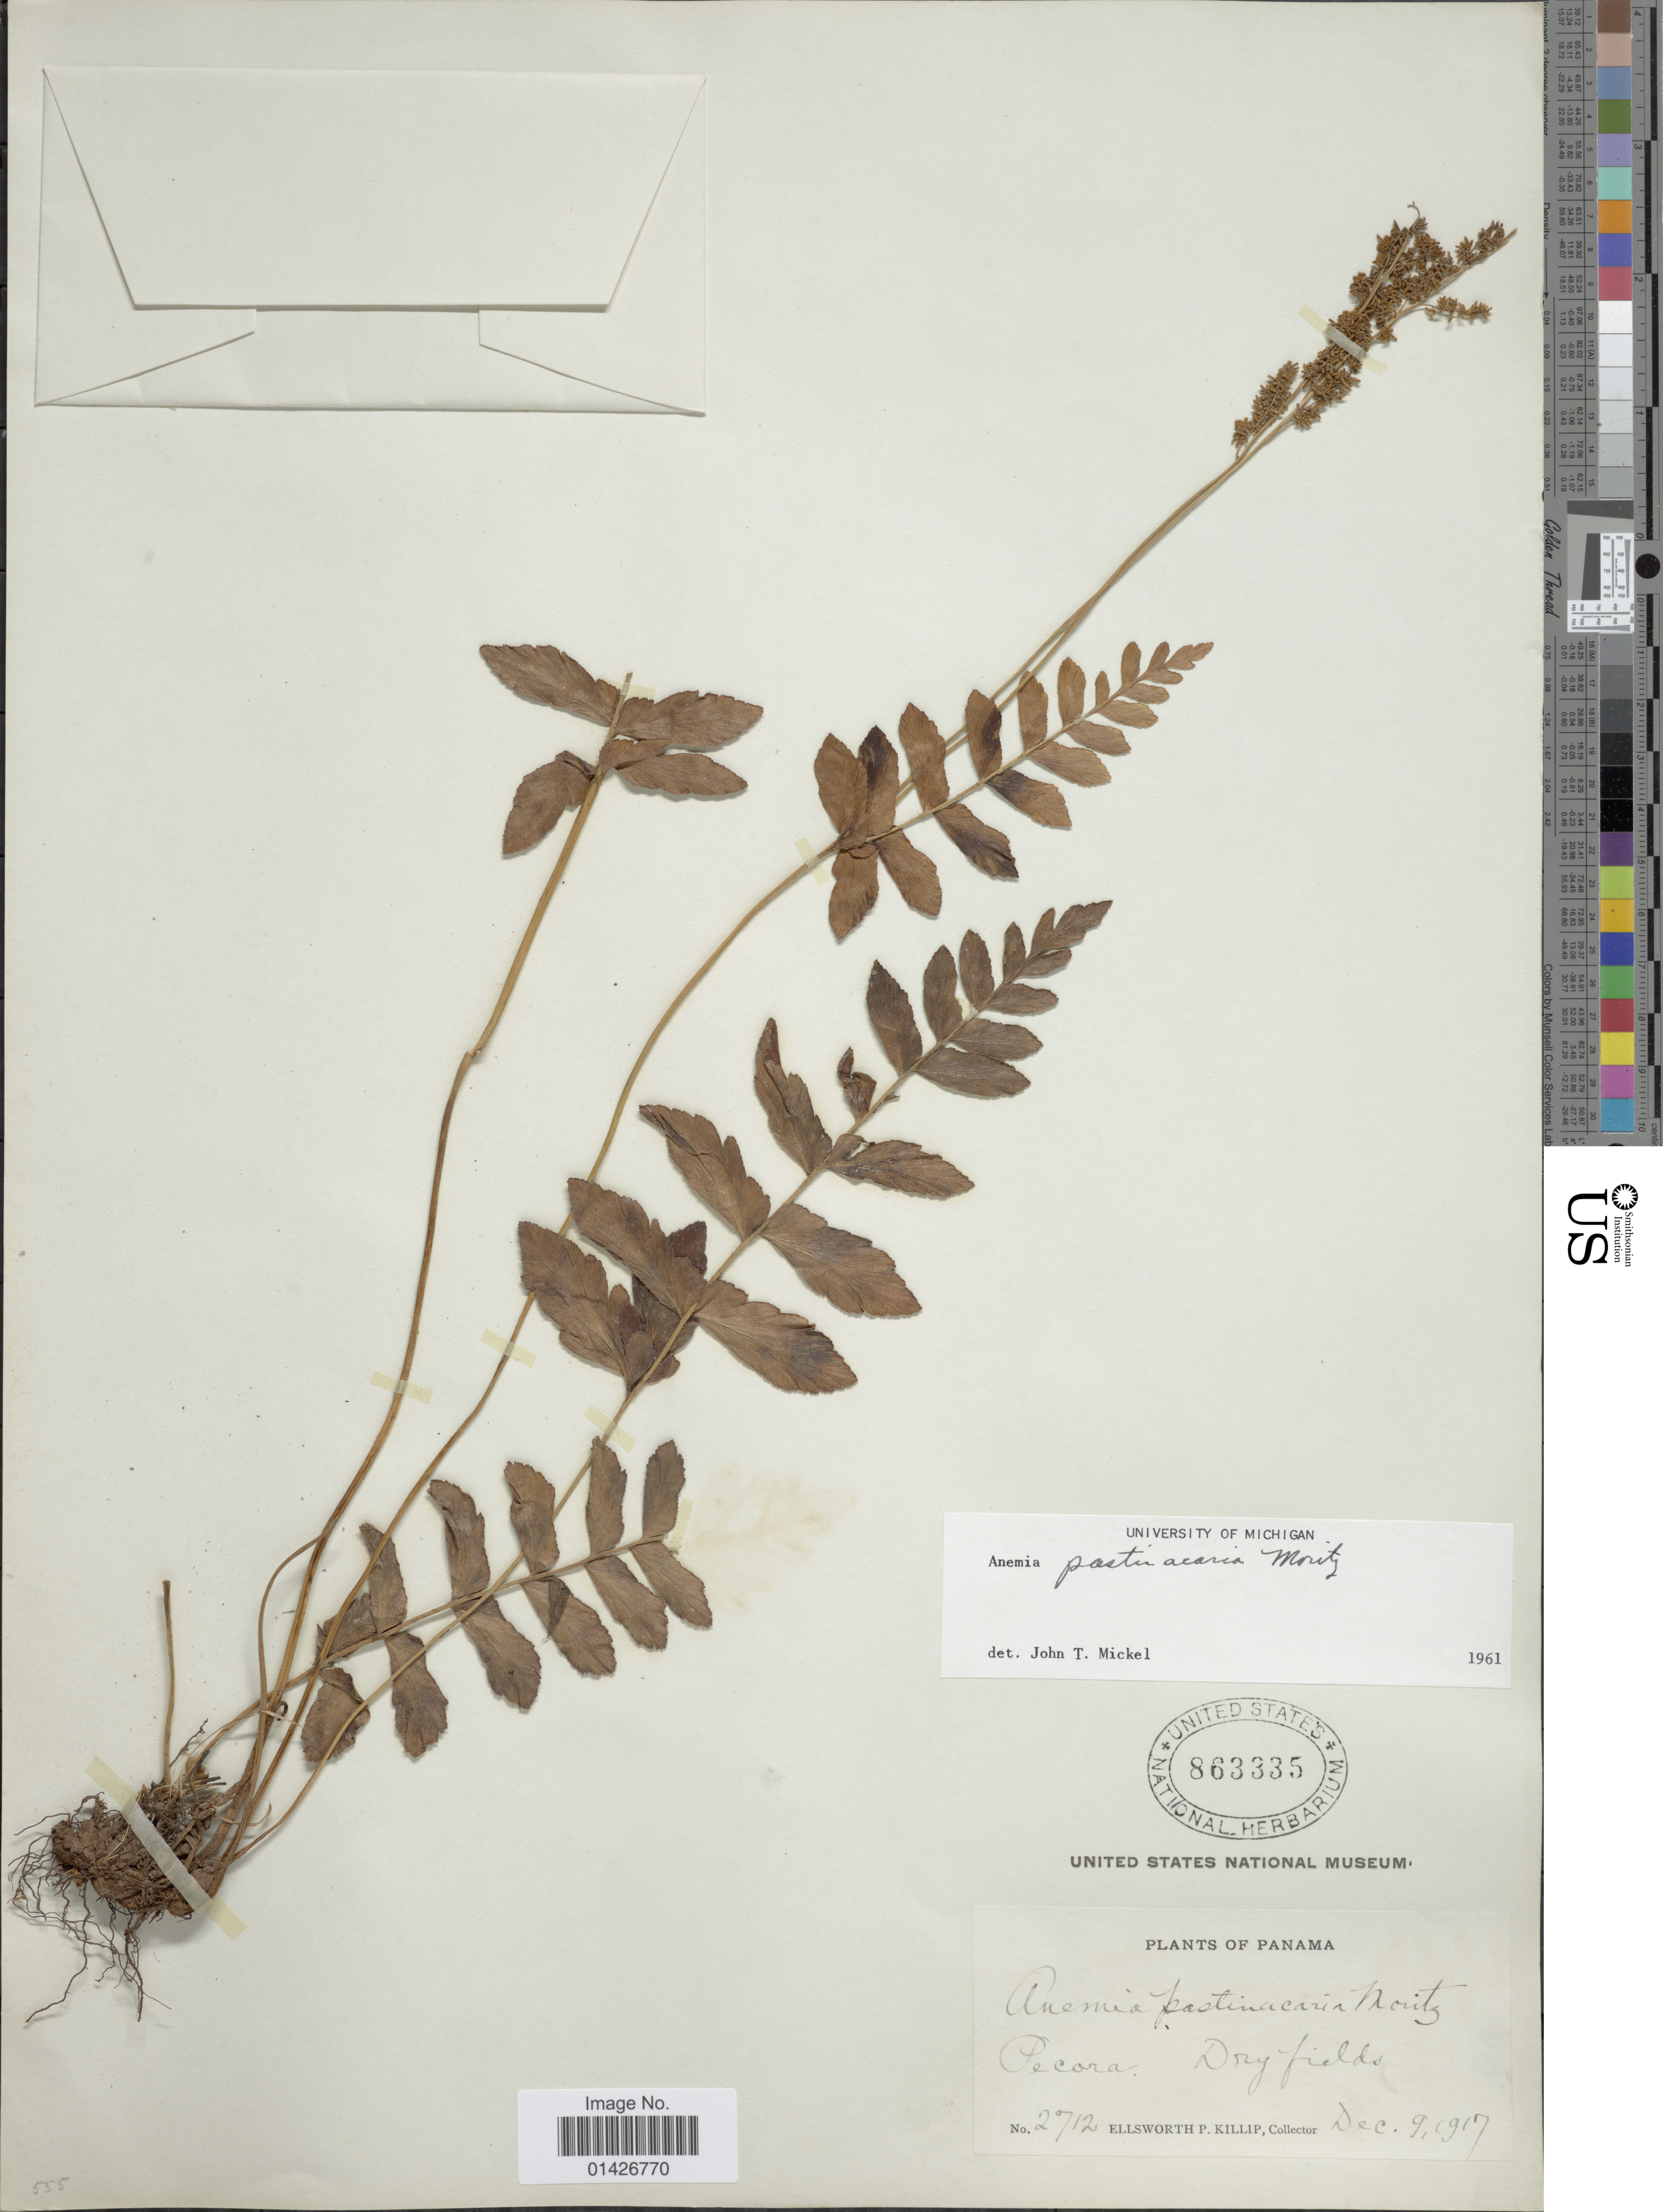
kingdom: Plantae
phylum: Tracheophyta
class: Polypodiopsida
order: Schizaeales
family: Anemiaceae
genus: Anemia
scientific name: Anemia pastinacaria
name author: Moritz ex Prantl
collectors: E. P. Killip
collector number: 2712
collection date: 1917-12-09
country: Panama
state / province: Panamá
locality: Pecora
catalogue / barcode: US 863335